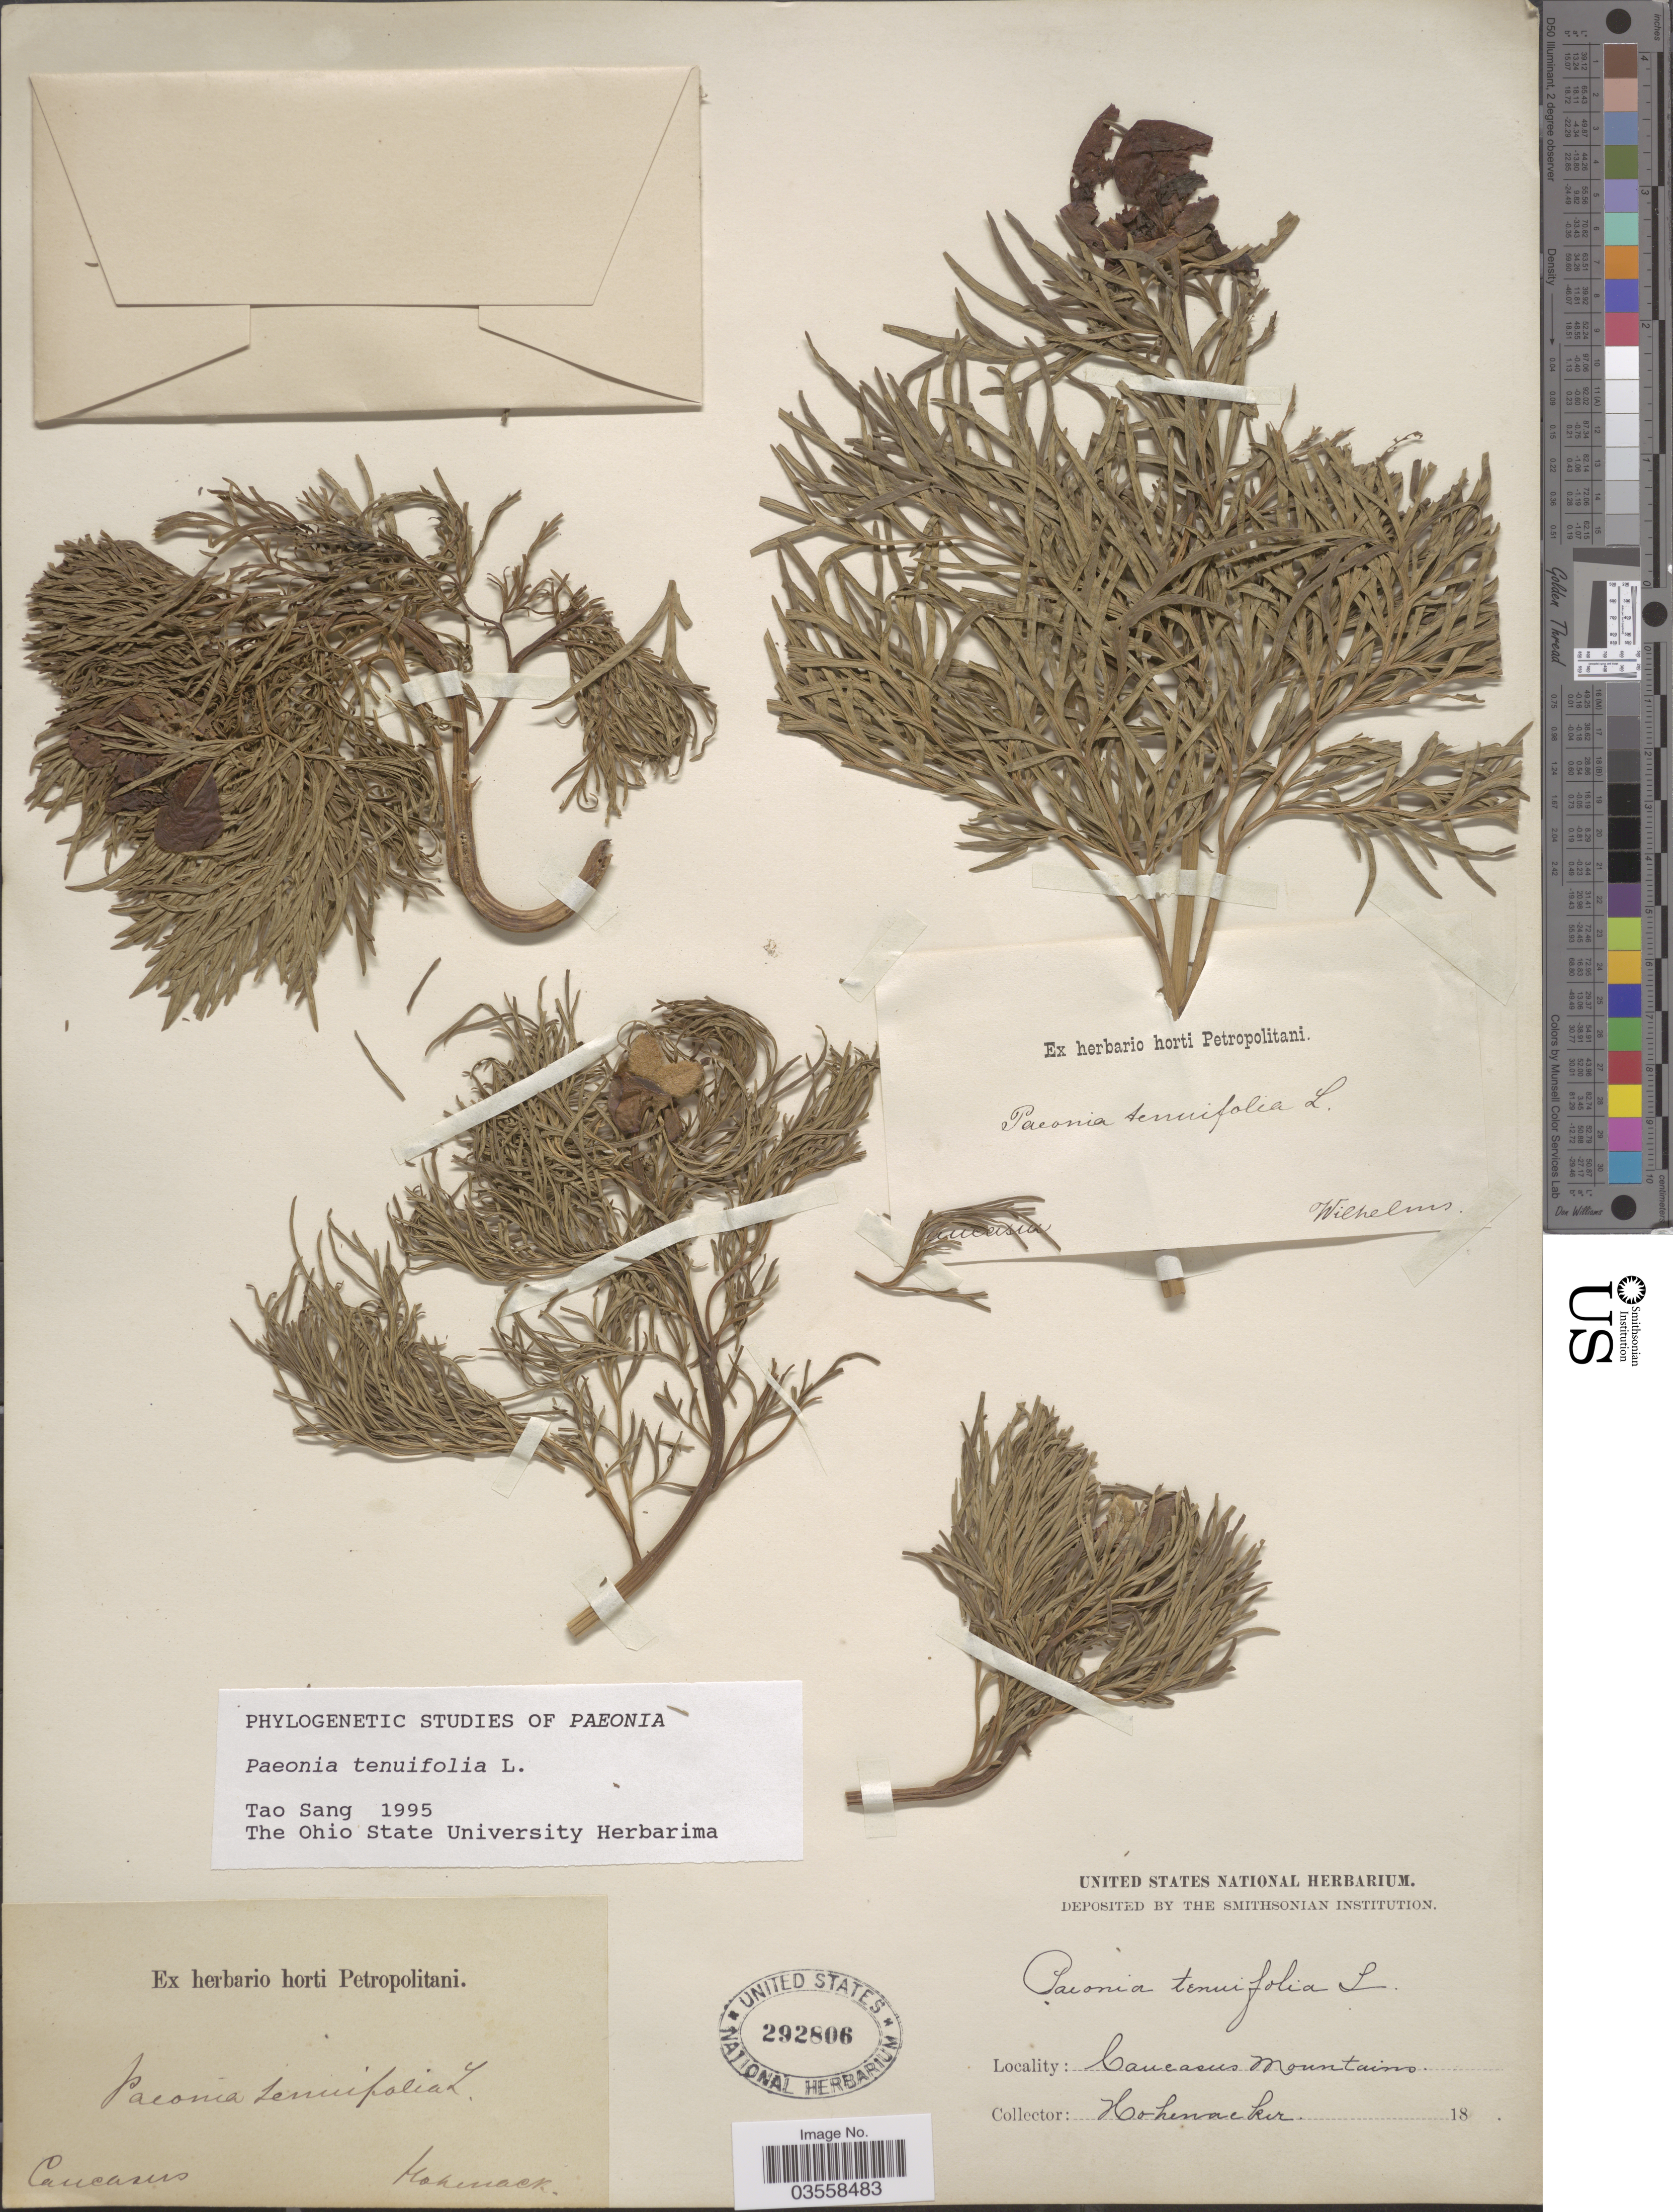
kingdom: Plantae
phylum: Tracheophyta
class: Magnoliopsida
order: Saxifragales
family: Paeoniaceae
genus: Paeonia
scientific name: Paeonia tenuifolia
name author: L.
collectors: Hohenacker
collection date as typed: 18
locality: Caucasus. Caucasus Mountains.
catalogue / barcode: US 292806